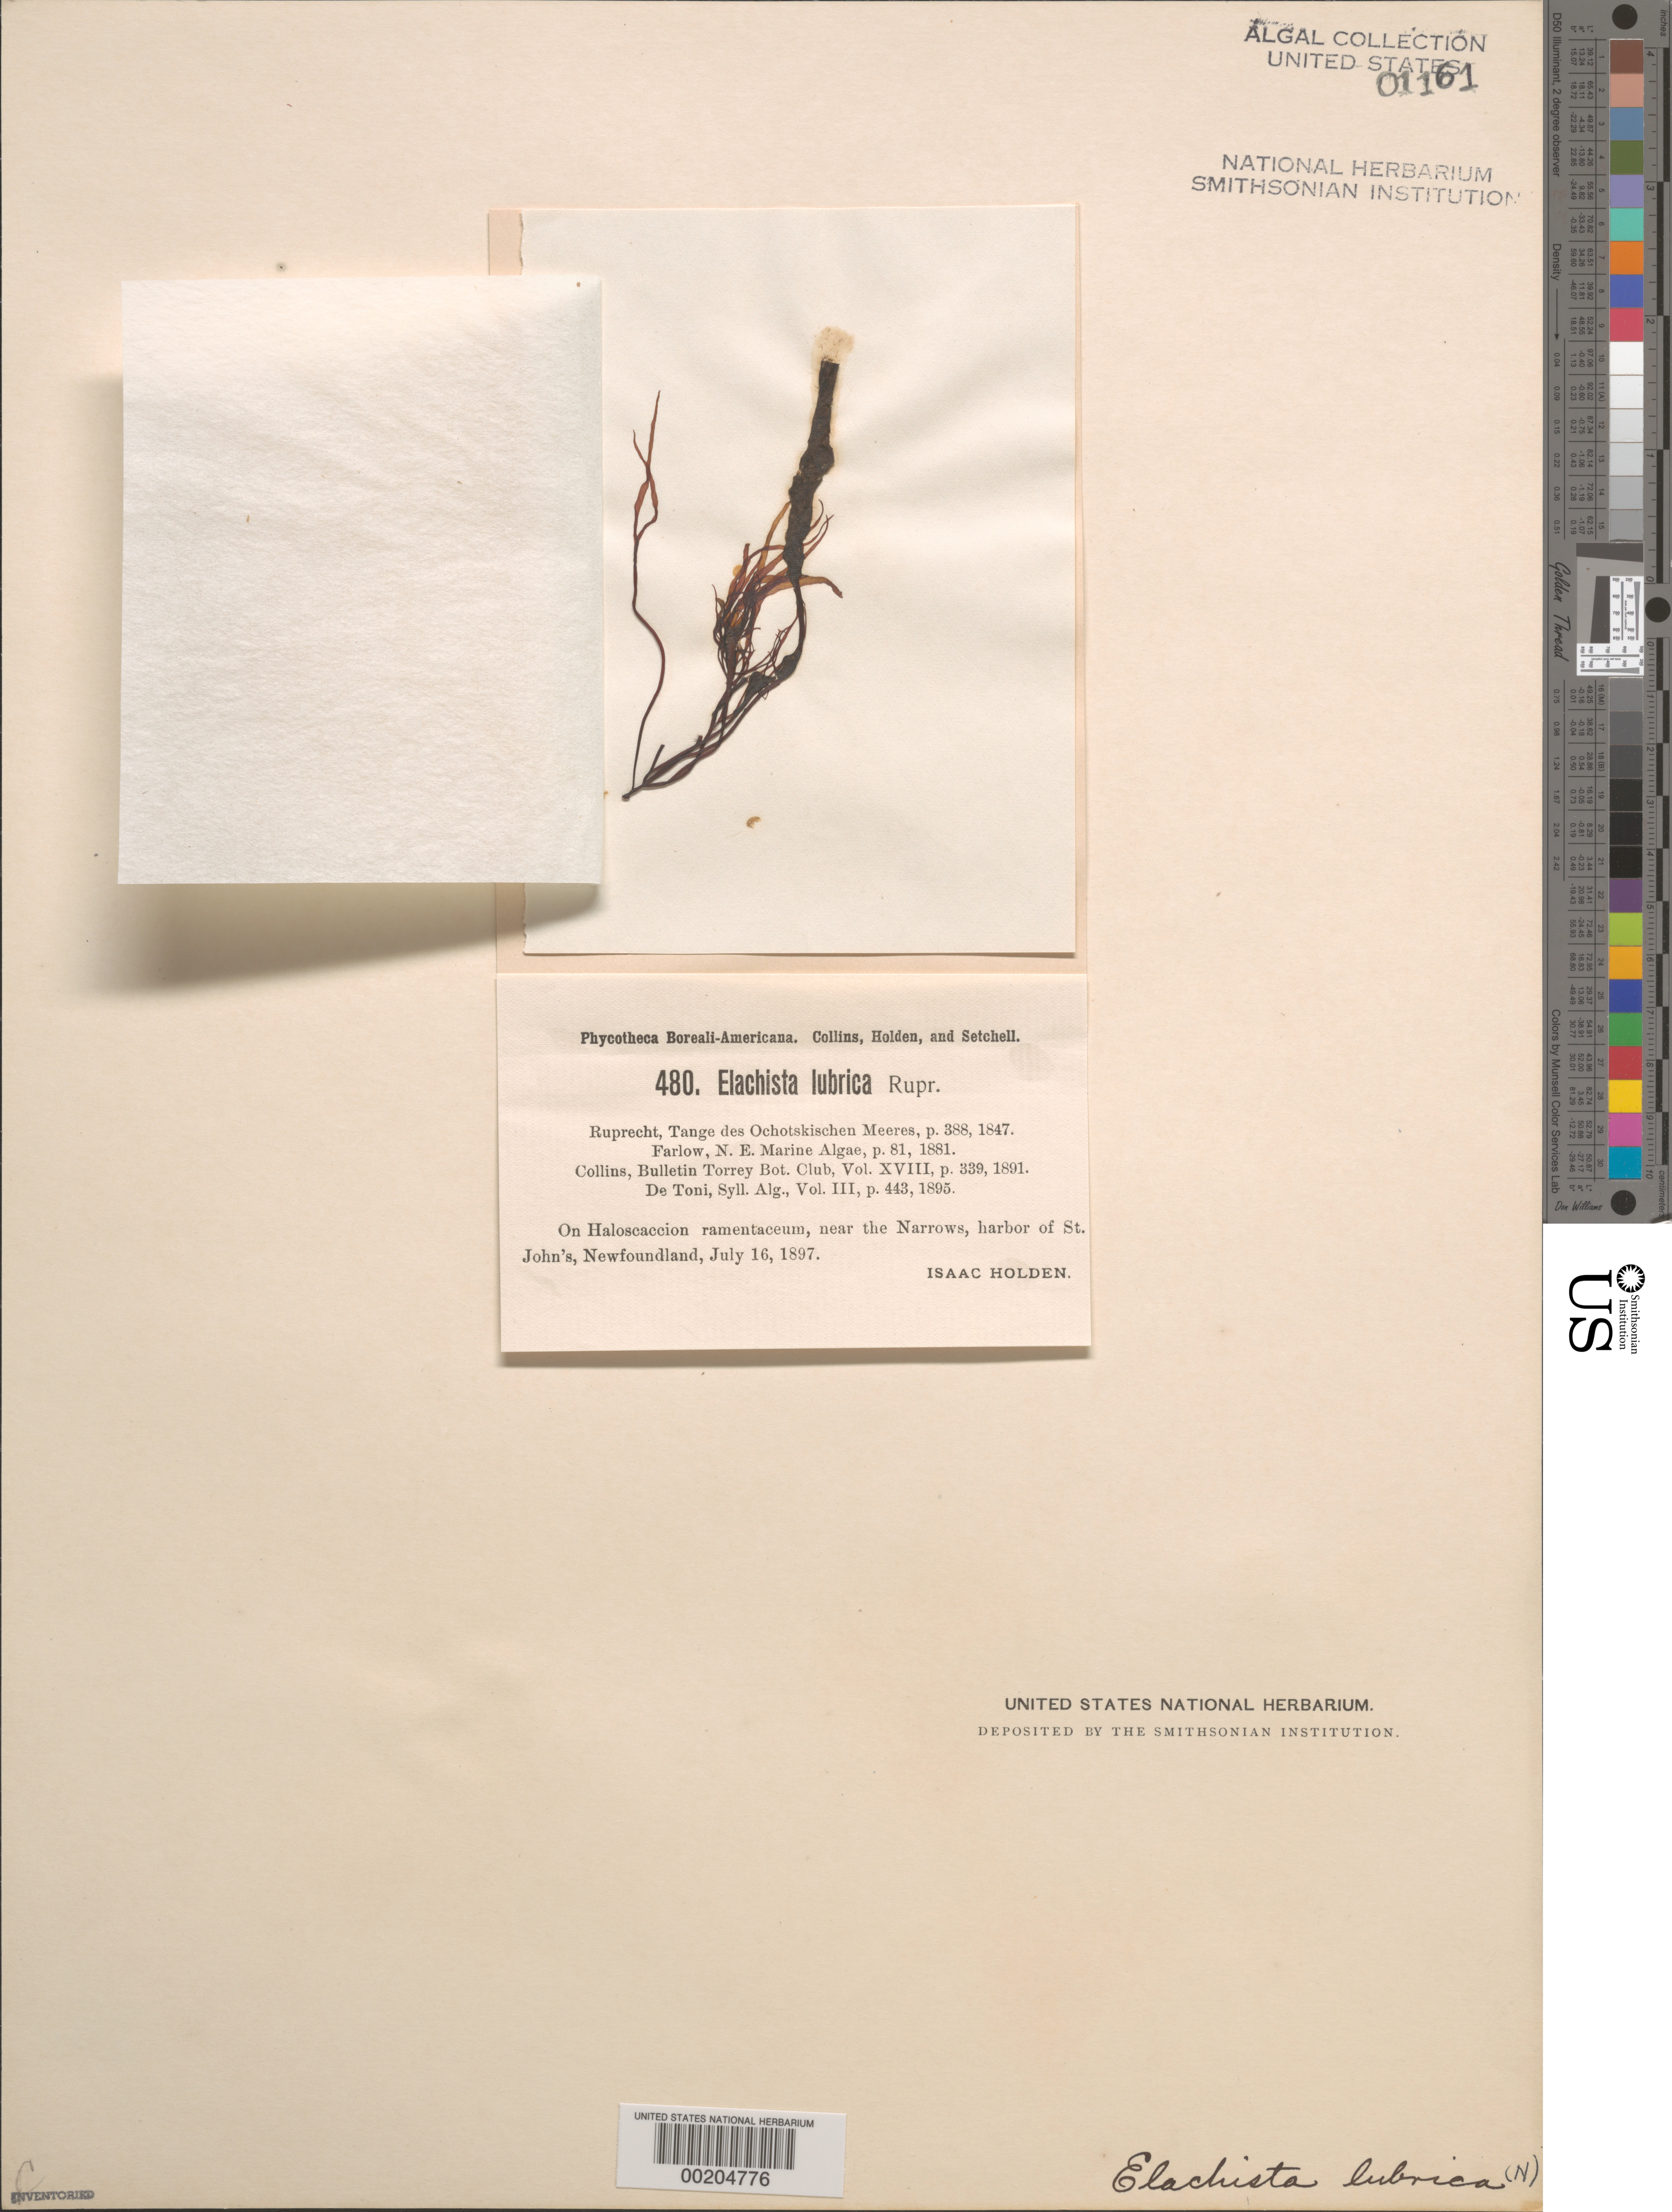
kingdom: Chromista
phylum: Ochrophyta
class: Phaeophyceae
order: Ectocarpales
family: Chordariaceae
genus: Elachista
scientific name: Elachista fucicola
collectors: I. Holden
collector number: PB-A 480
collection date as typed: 16 Jul 1897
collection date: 1897-07-16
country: Canada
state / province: Newfoundland and Labrador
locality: St. John's Harbor, near The Narrows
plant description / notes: Collins, Holden & Setchell, Phycotheca Boreali-Americana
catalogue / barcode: US 1161